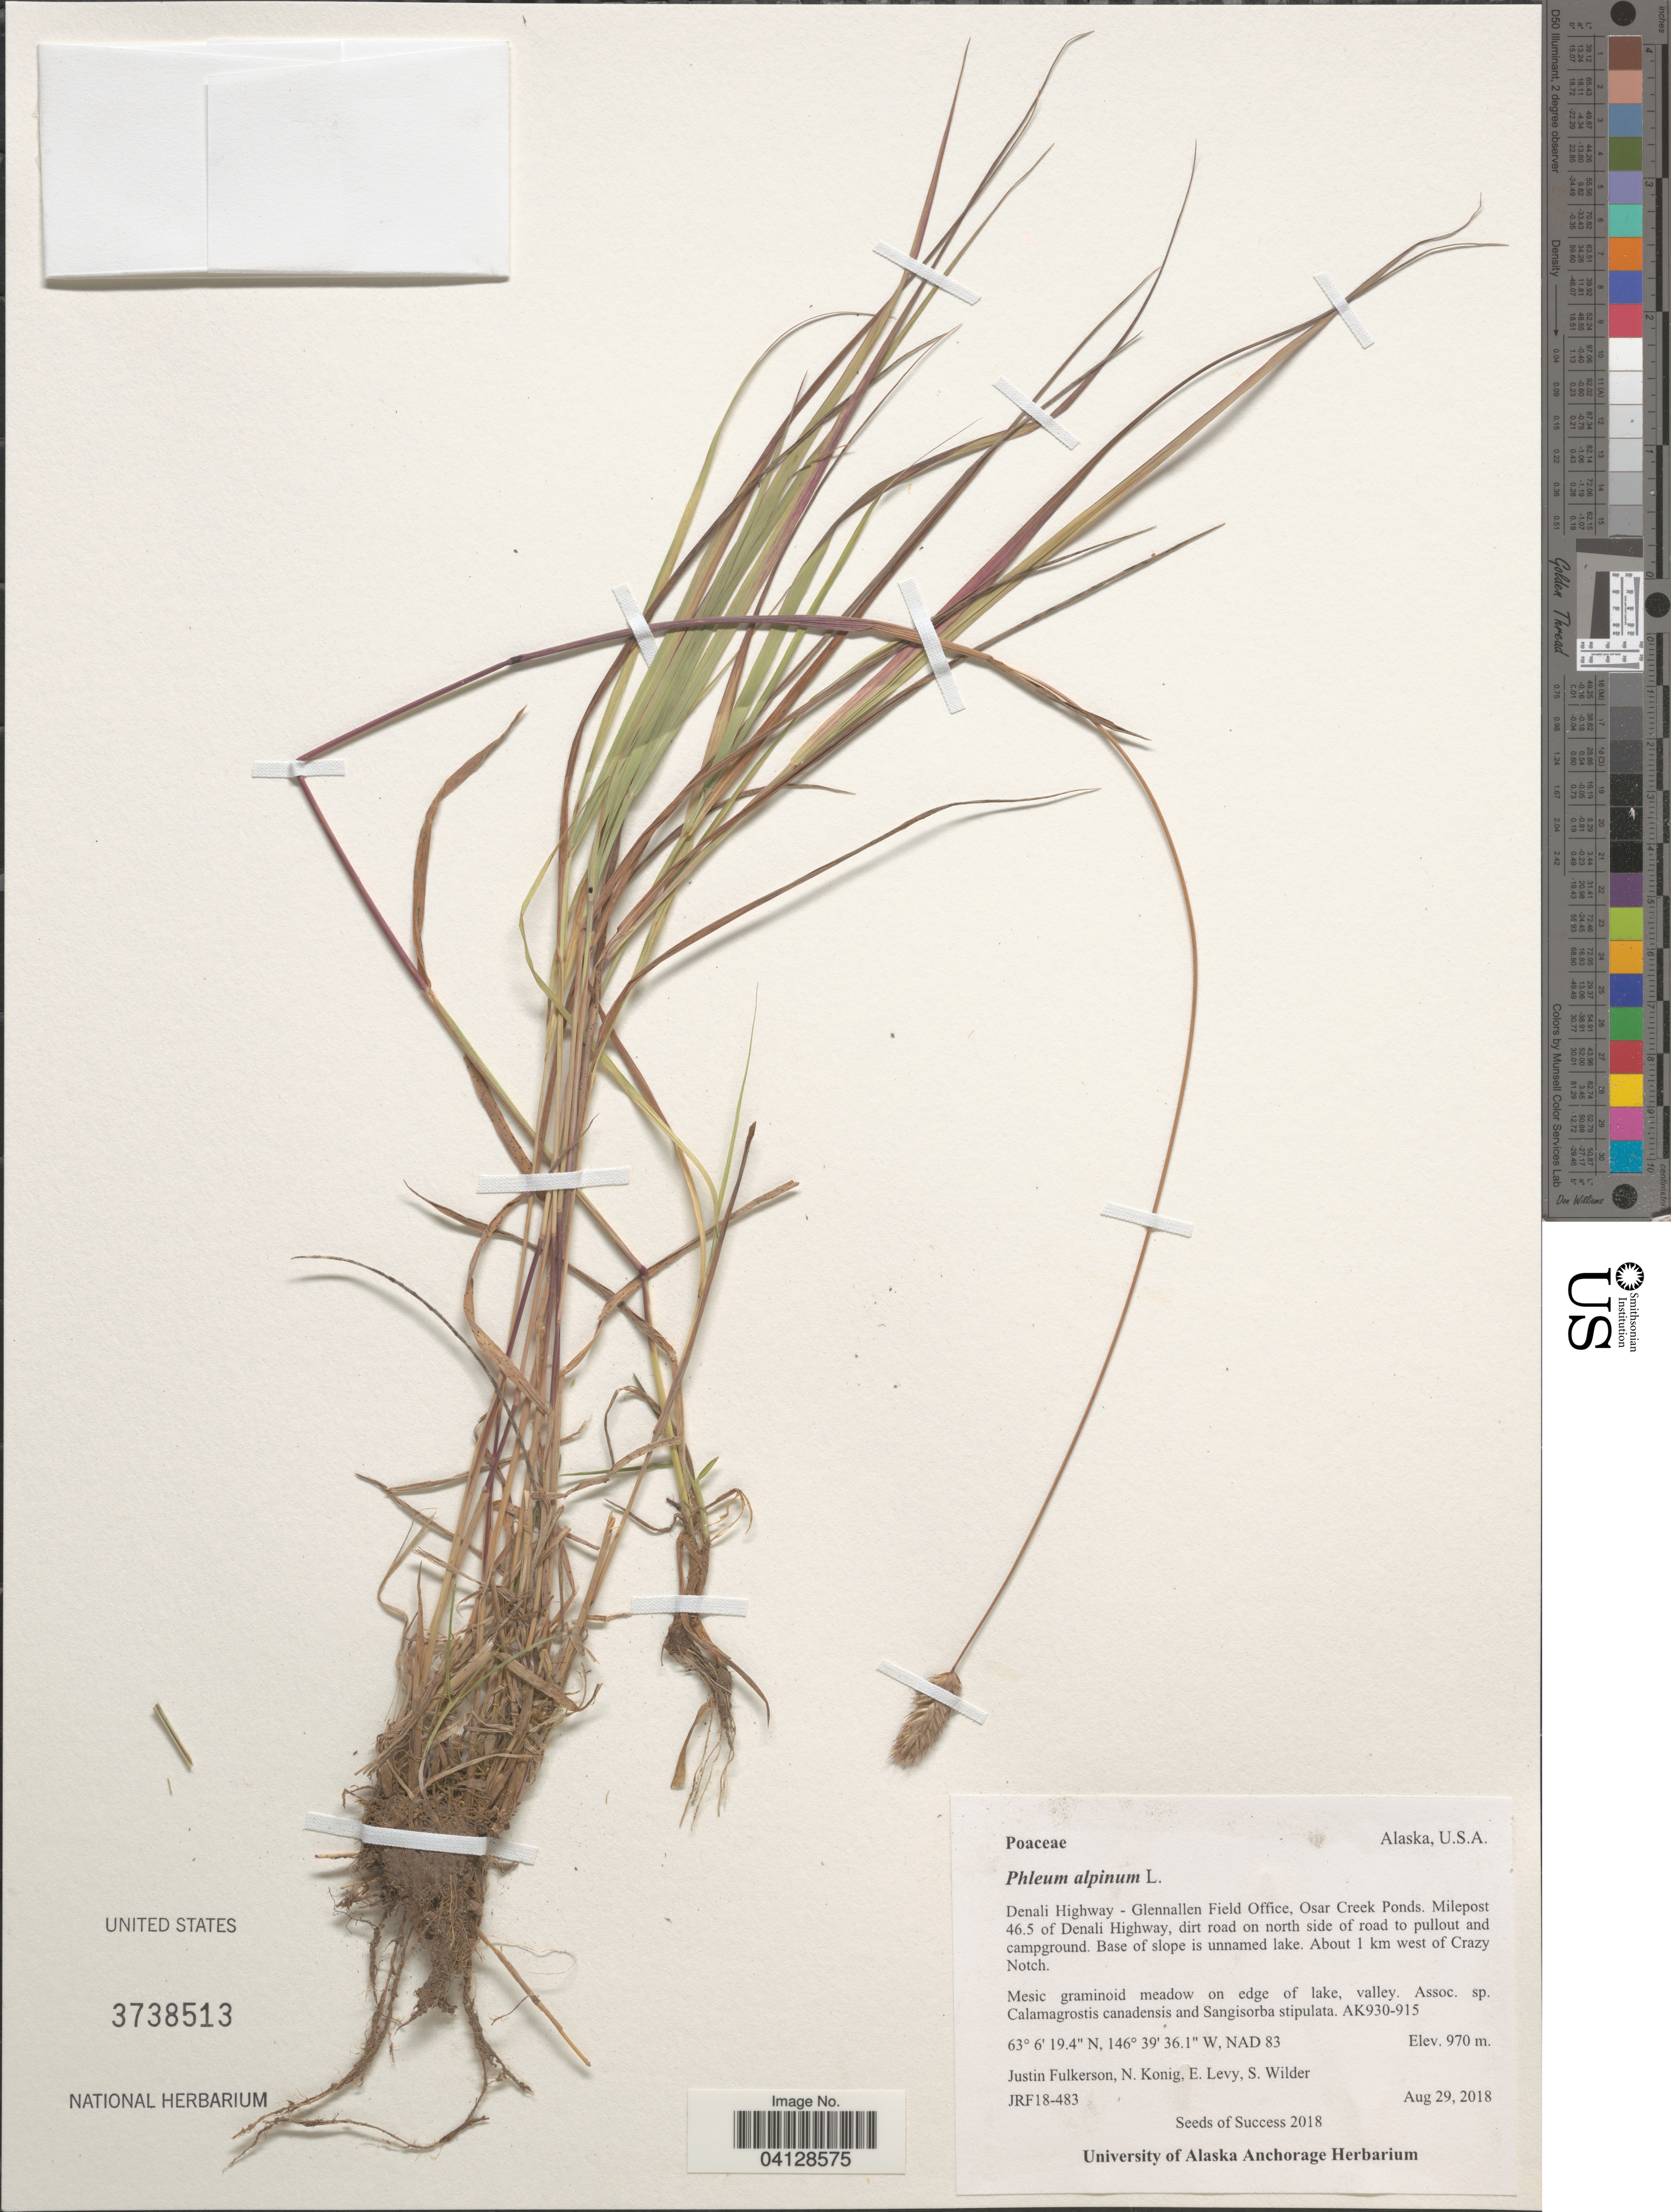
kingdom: Plantae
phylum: Tracheophyta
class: Liliopsida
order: Poales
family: Poaceae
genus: Phleum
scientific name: Phleum alpinum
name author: L.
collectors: J. Fulkerson, N. Konig, E. Levy & S. Wilder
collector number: JRF18-483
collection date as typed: Transcribed d/m/y: 28/8/2018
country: United States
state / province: Alaska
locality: Denali Highway - Glennallen Field Office, Osar Creek Ponds. Milepost 46.5 of Denali HIghway, dirt road on north side of road to pullout and campground. Base of slope is unnamed lake. About 1 km west of Crazy Notch. AK930-915. NAD 83.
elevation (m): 970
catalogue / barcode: US 3738513